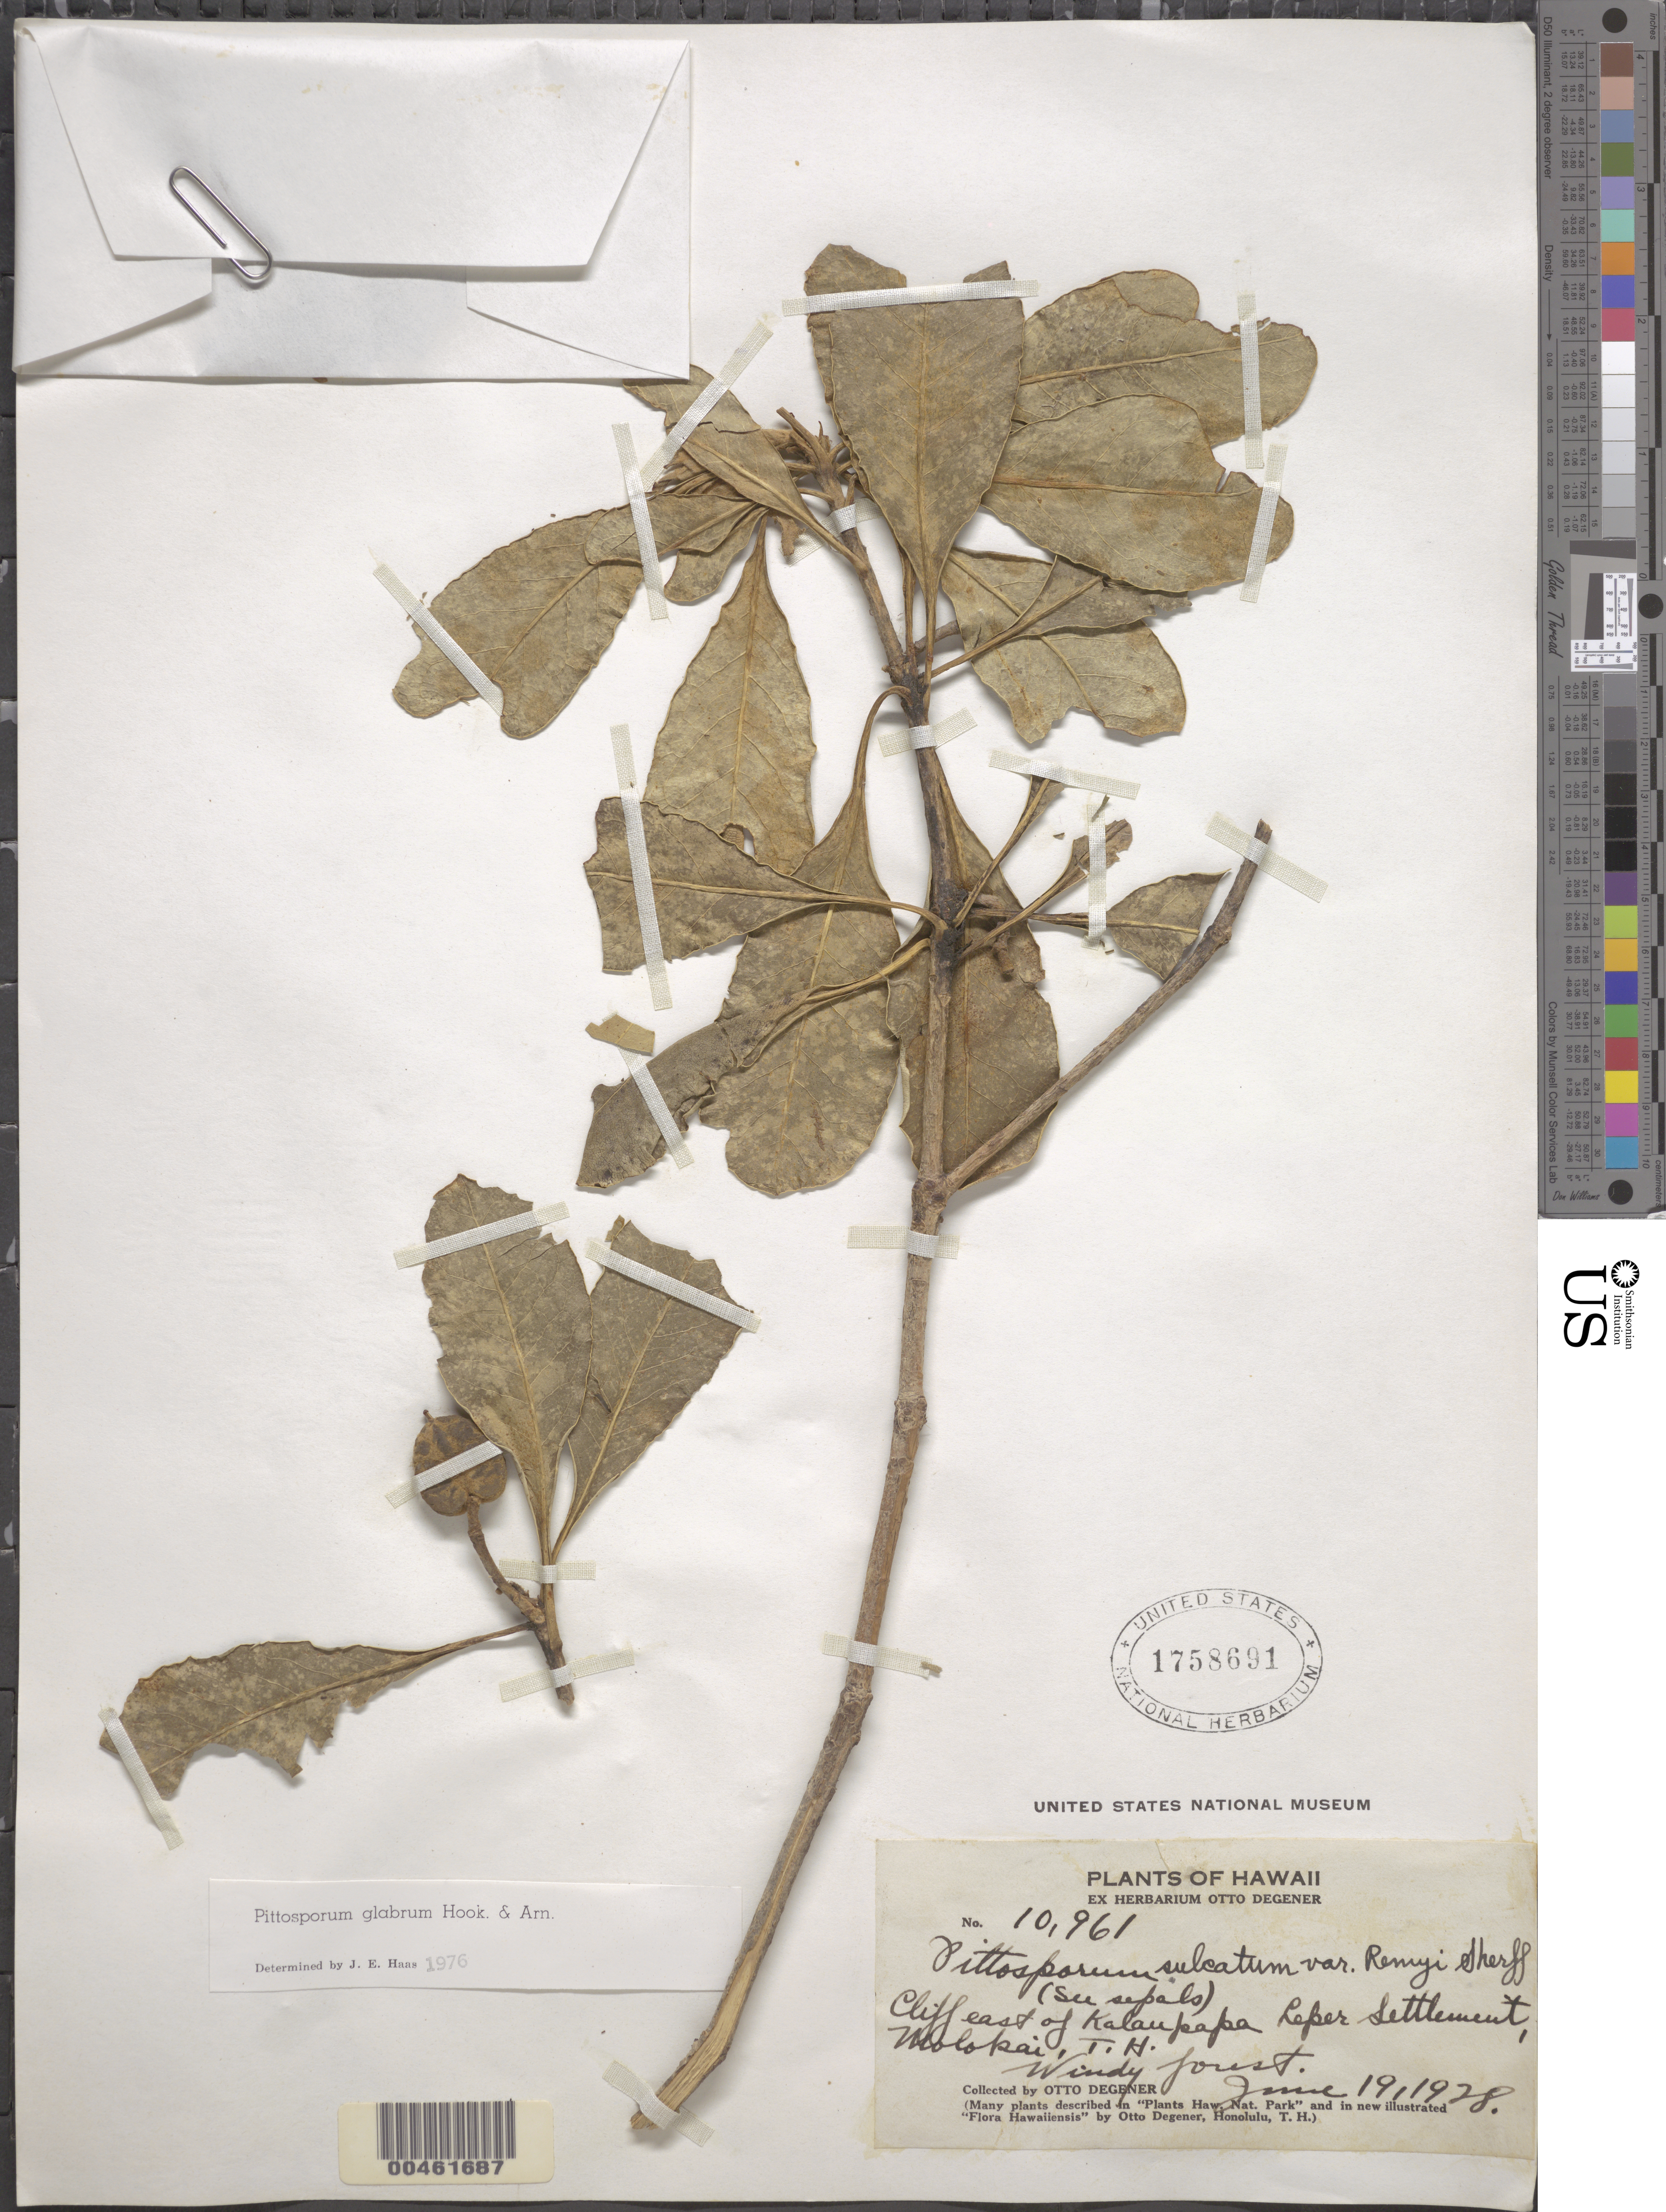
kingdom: Plantae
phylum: Tracheophyta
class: Magnoliopsida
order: Apiales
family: Pittosporaceae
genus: Pittosporum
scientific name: Pittosporum glabrum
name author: Hook. & Arn.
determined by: Haas, J. E.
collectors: O. Degener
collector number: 10961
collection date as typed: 19 Jun 1928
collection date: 1928-06-19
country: United States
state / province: Hawaii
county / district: Maui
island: Moloka'i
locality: Cliff E of Kalaupapa Leper Settlement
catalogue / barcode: US 1758691